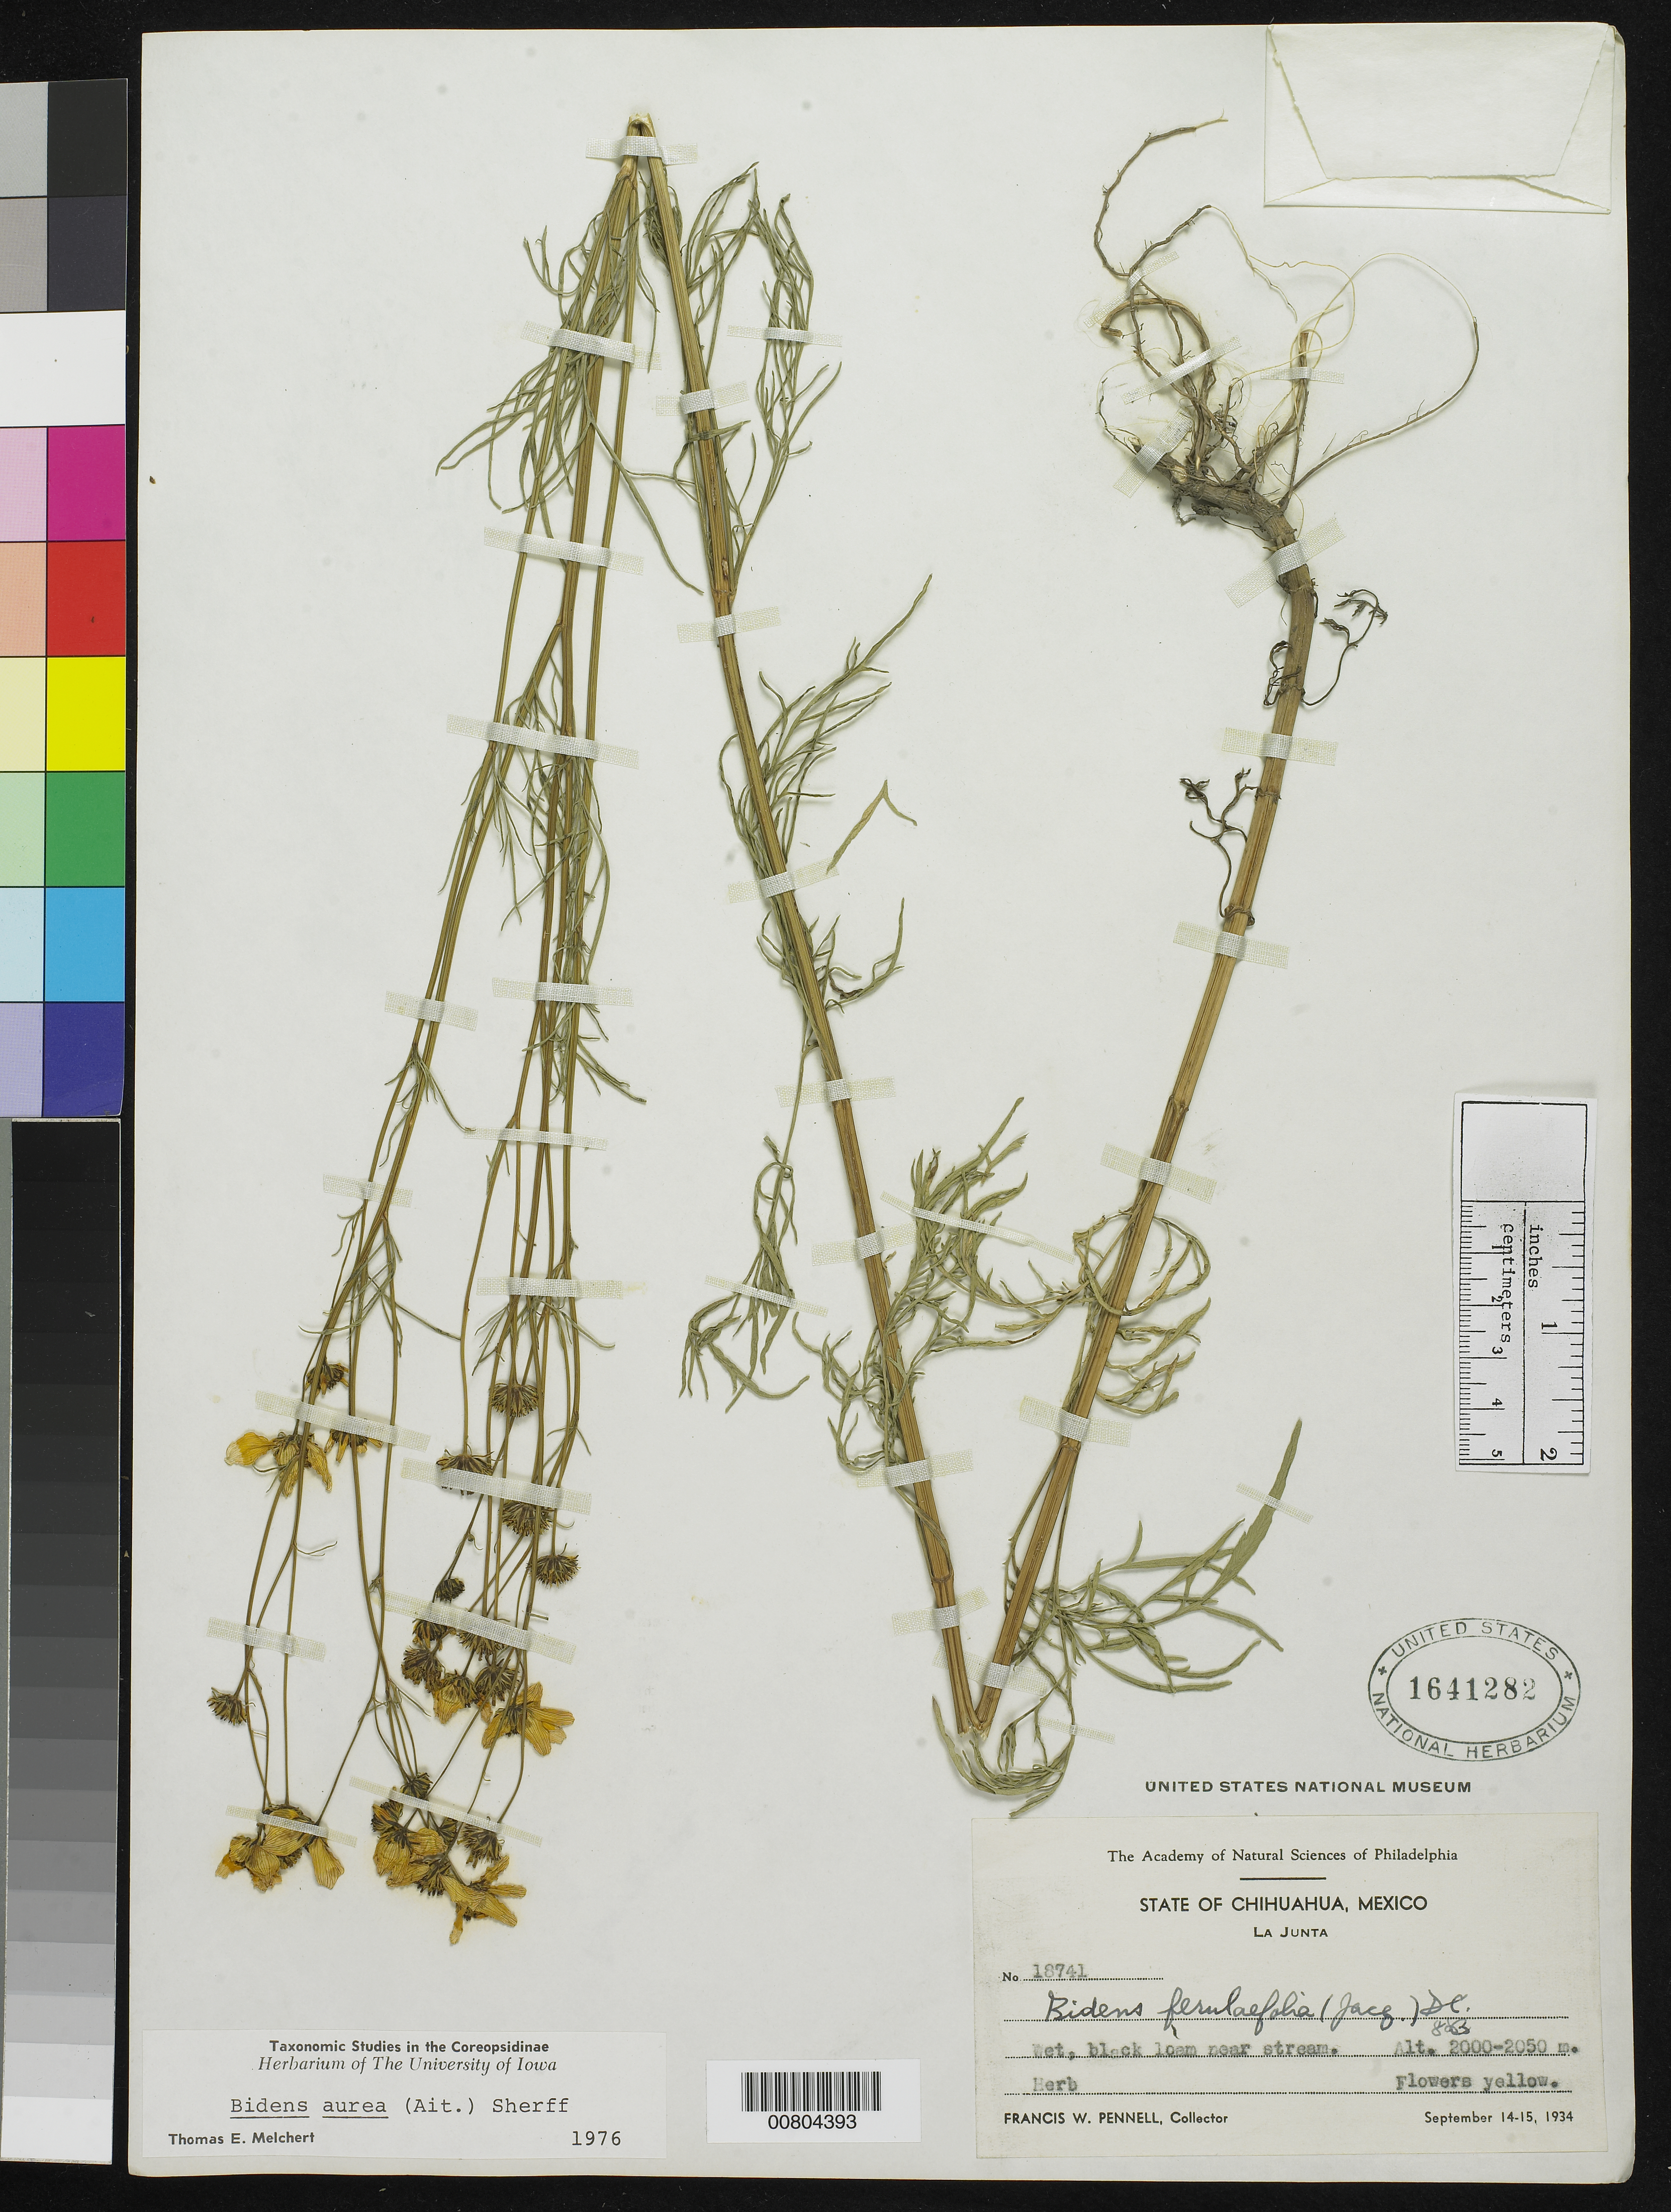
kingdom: Plantae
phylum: Tracheophyta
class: Magnoliopsida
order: Asterales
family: Asteraceae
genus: Bidens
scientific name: Bidens aurea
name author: (Aiton) Sherff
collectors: F. W. Pennell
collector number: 18741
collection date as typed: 14 Sep 1934 to 15 Sep 1934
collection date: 1934-09-14/1934-09-15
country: Mexico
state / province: Chihuahua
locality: La Junta, Chihuahua.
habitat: Wet, black loam near stream.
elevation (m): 2050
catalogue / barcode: US 1641282